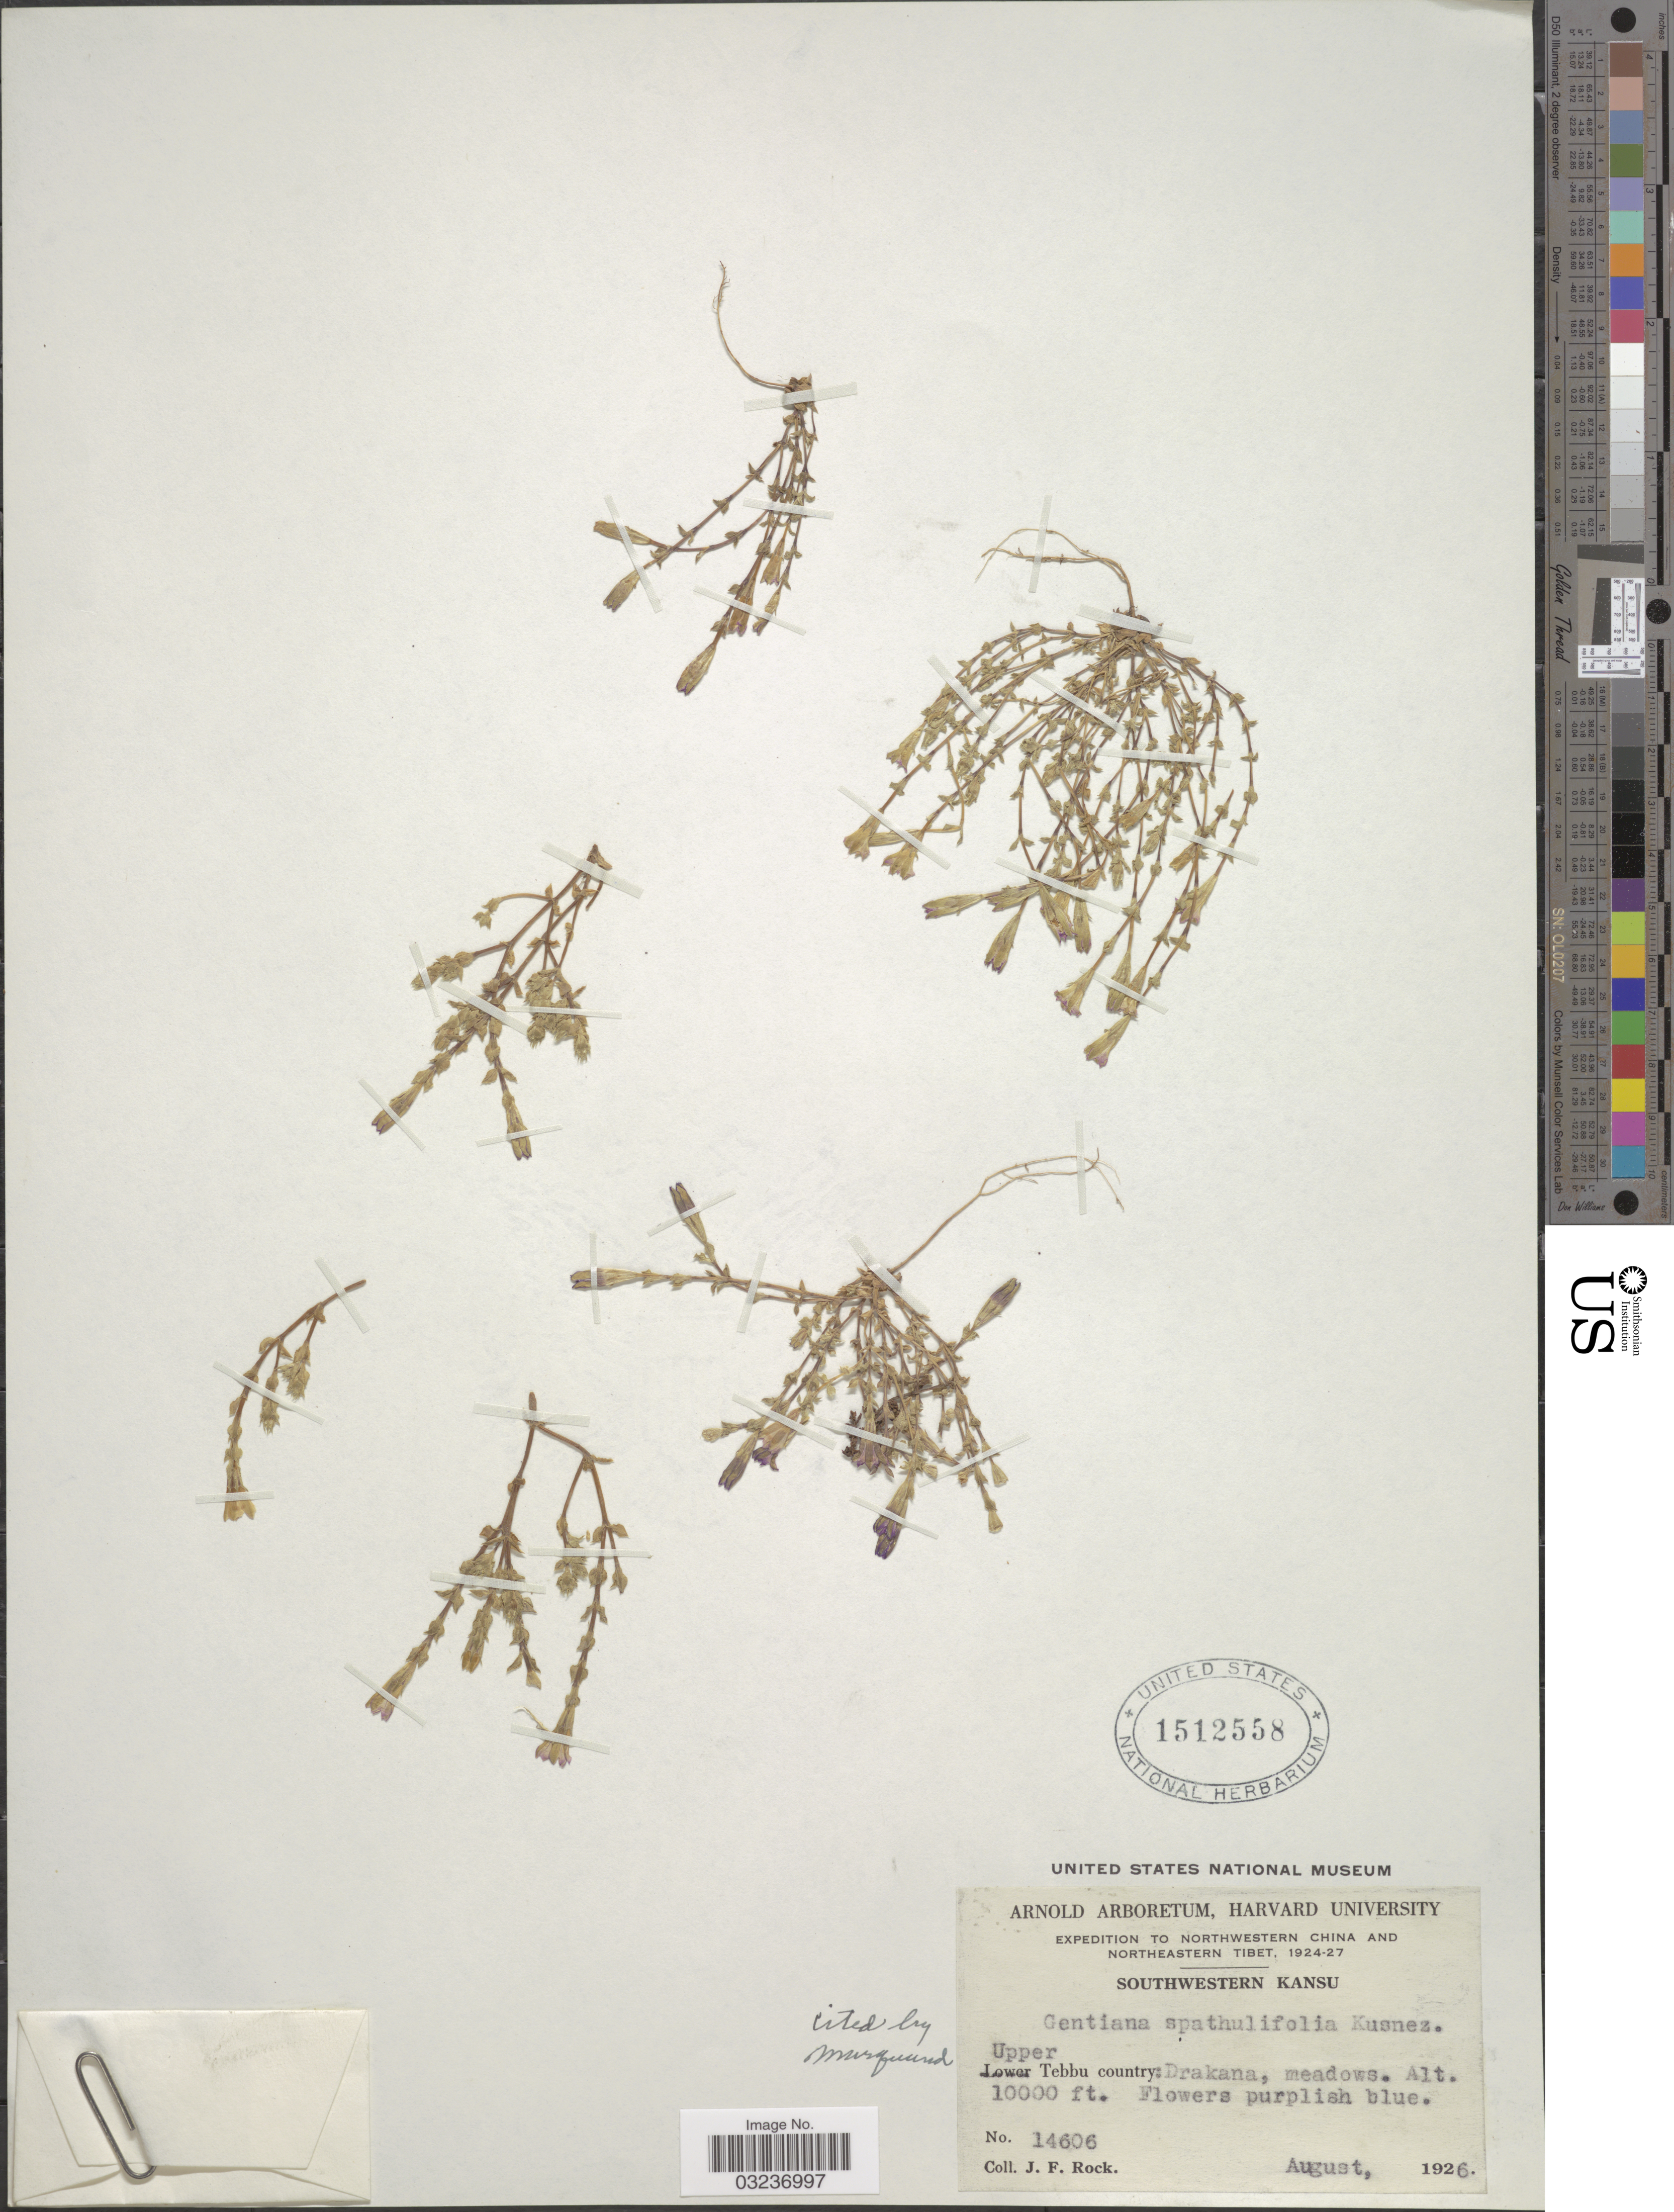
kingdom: Plantae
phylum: Tracheophyta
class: Magnoliopsida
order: Gentianales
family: Gentianaceae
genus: Gentiana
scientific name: Gentiana spathulifolia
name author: Kusn.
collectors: J. Rock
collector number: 14606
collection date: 1926-08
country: China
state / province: Gansu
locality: Northwestern China and Northeastern Tibet, Southwestern Kansu, Upper Tebbu country: Drakana, meadows.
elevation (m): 3048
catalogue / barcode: US 1512558